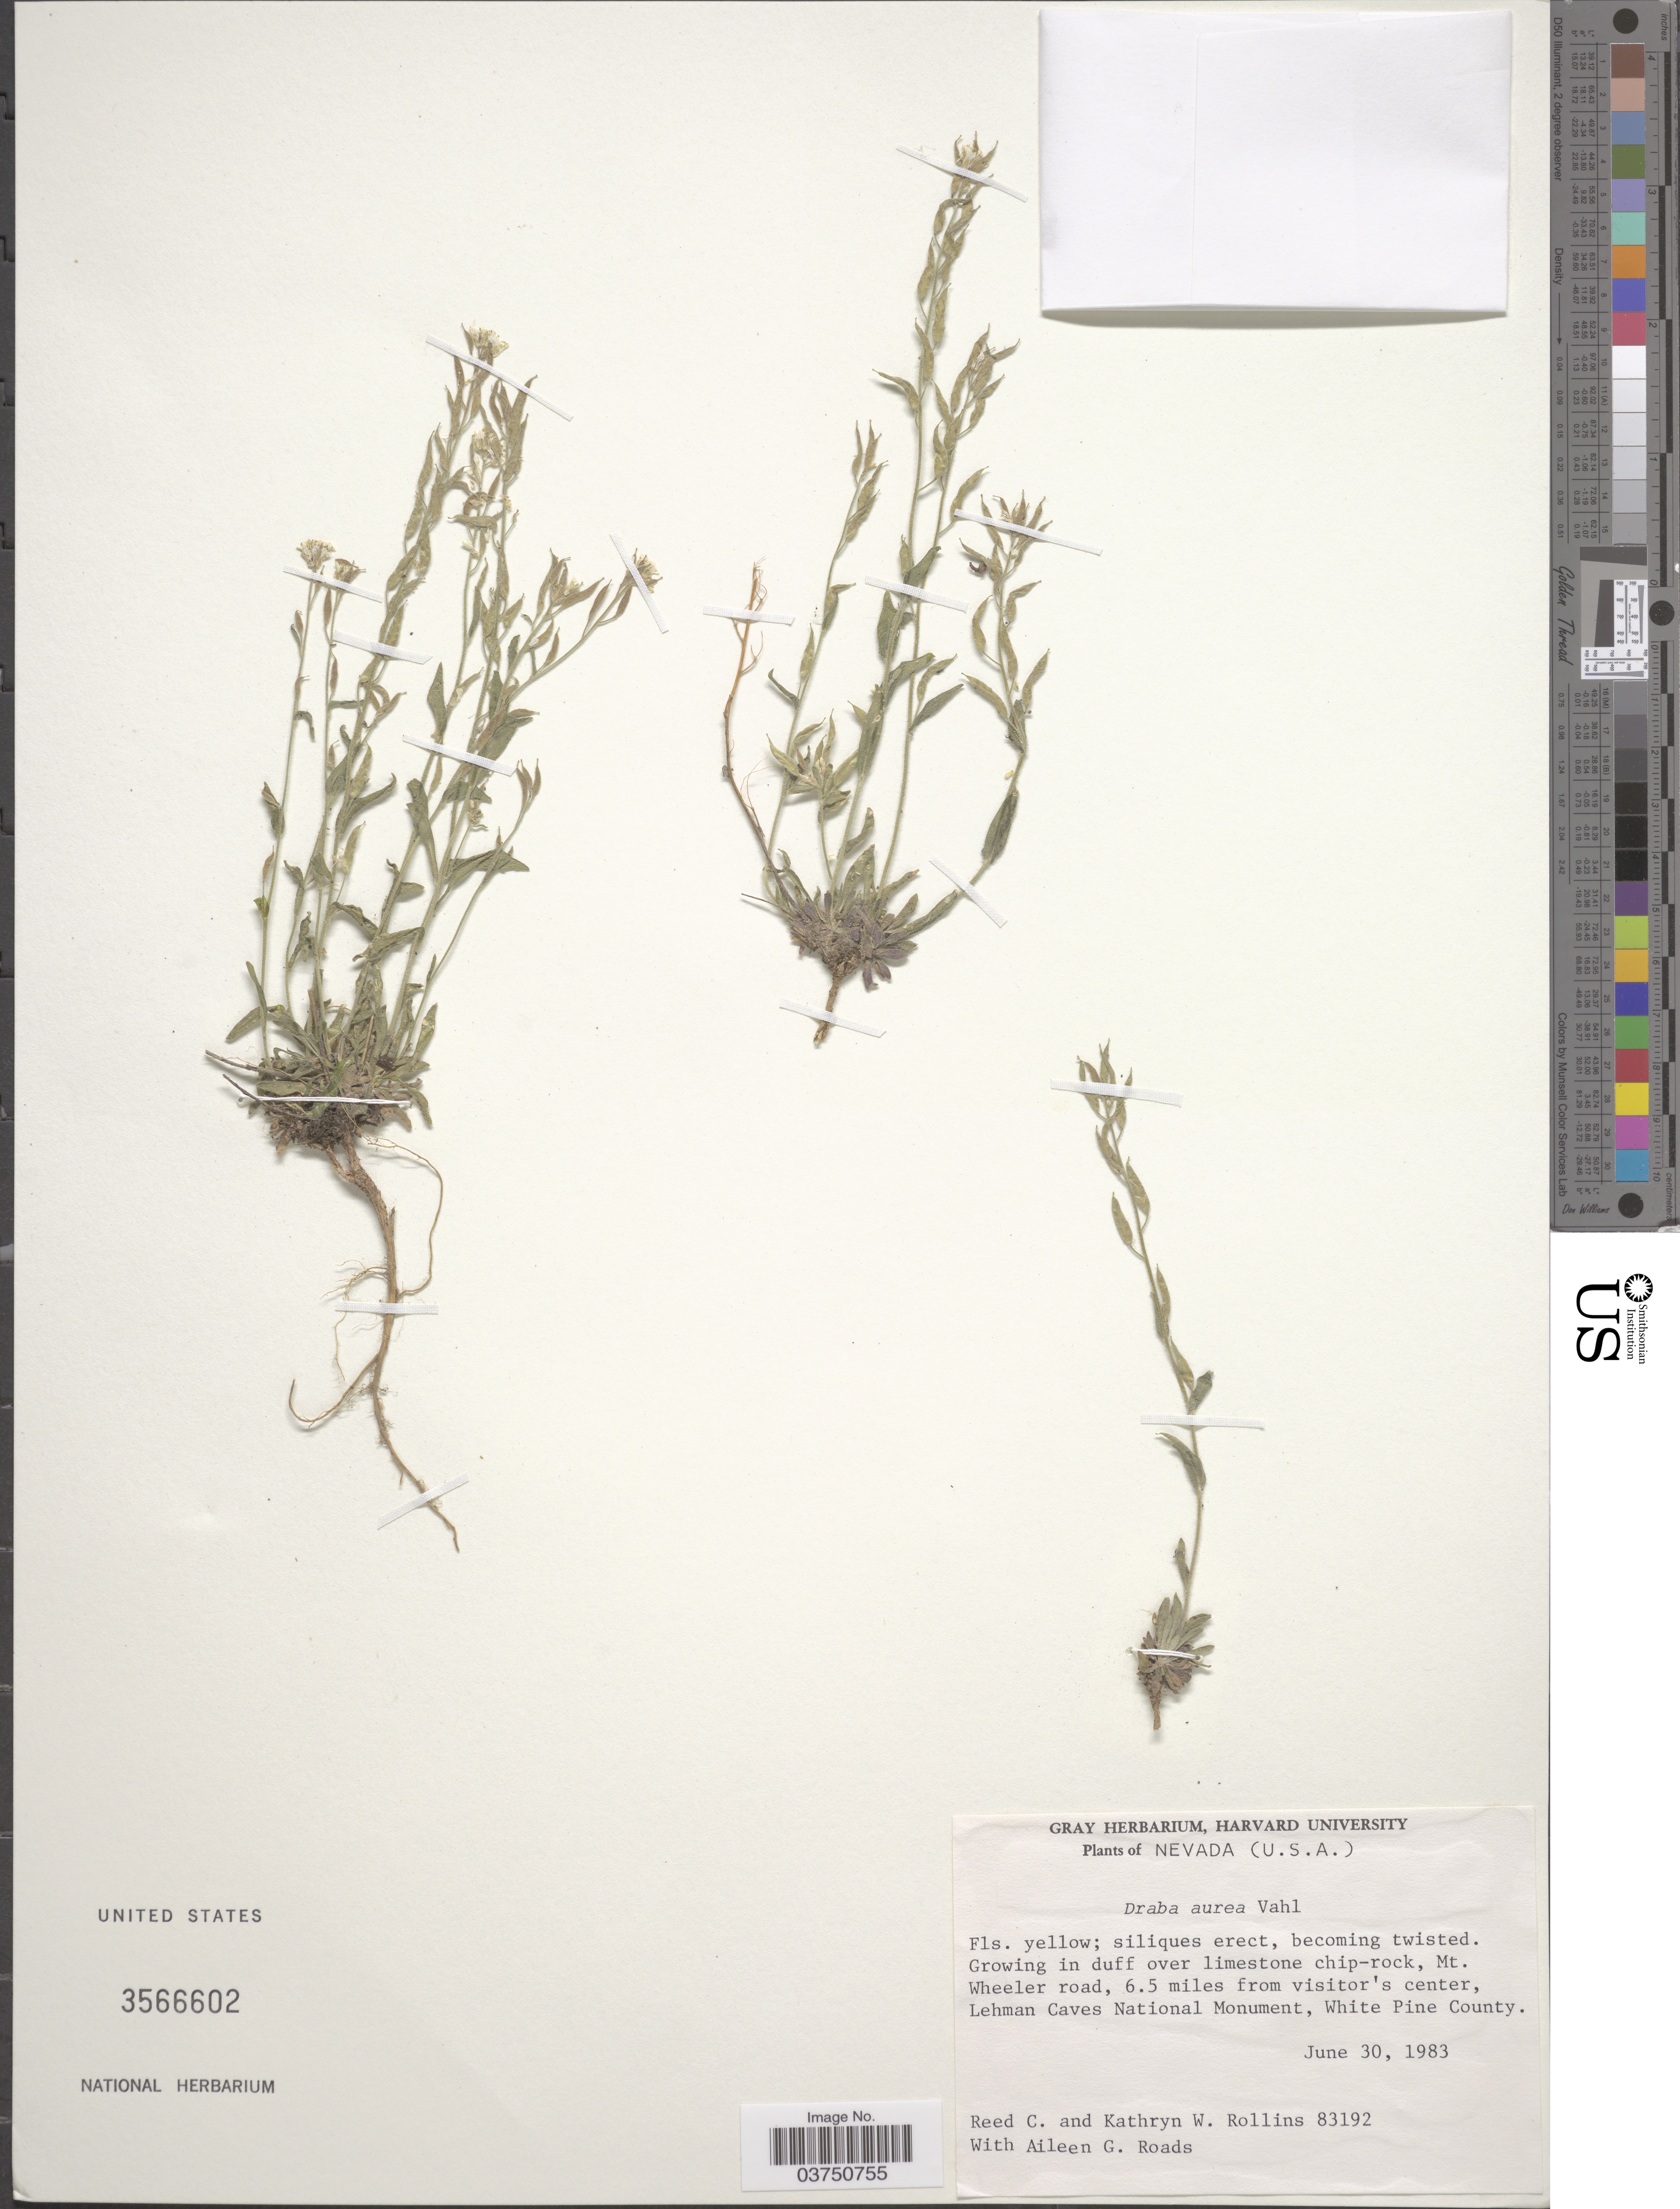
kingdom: Plantae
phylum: Tracheophyta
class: Magnoliopsida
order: Brassicales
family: Brassicaceae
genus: Draba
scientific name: Draba aurea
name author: Vahl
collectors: R. C. Rollins, K. W. Rollins & A. Roads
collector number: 83192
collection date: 1983-06-30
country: United States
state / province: Nevada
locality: Mt. Wheeler road, 6.5 miles from visitor's center, Lehman Caves National Monument, White Pine County.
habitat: growing in duff over limestone chip-rock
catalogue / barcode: US 3566602